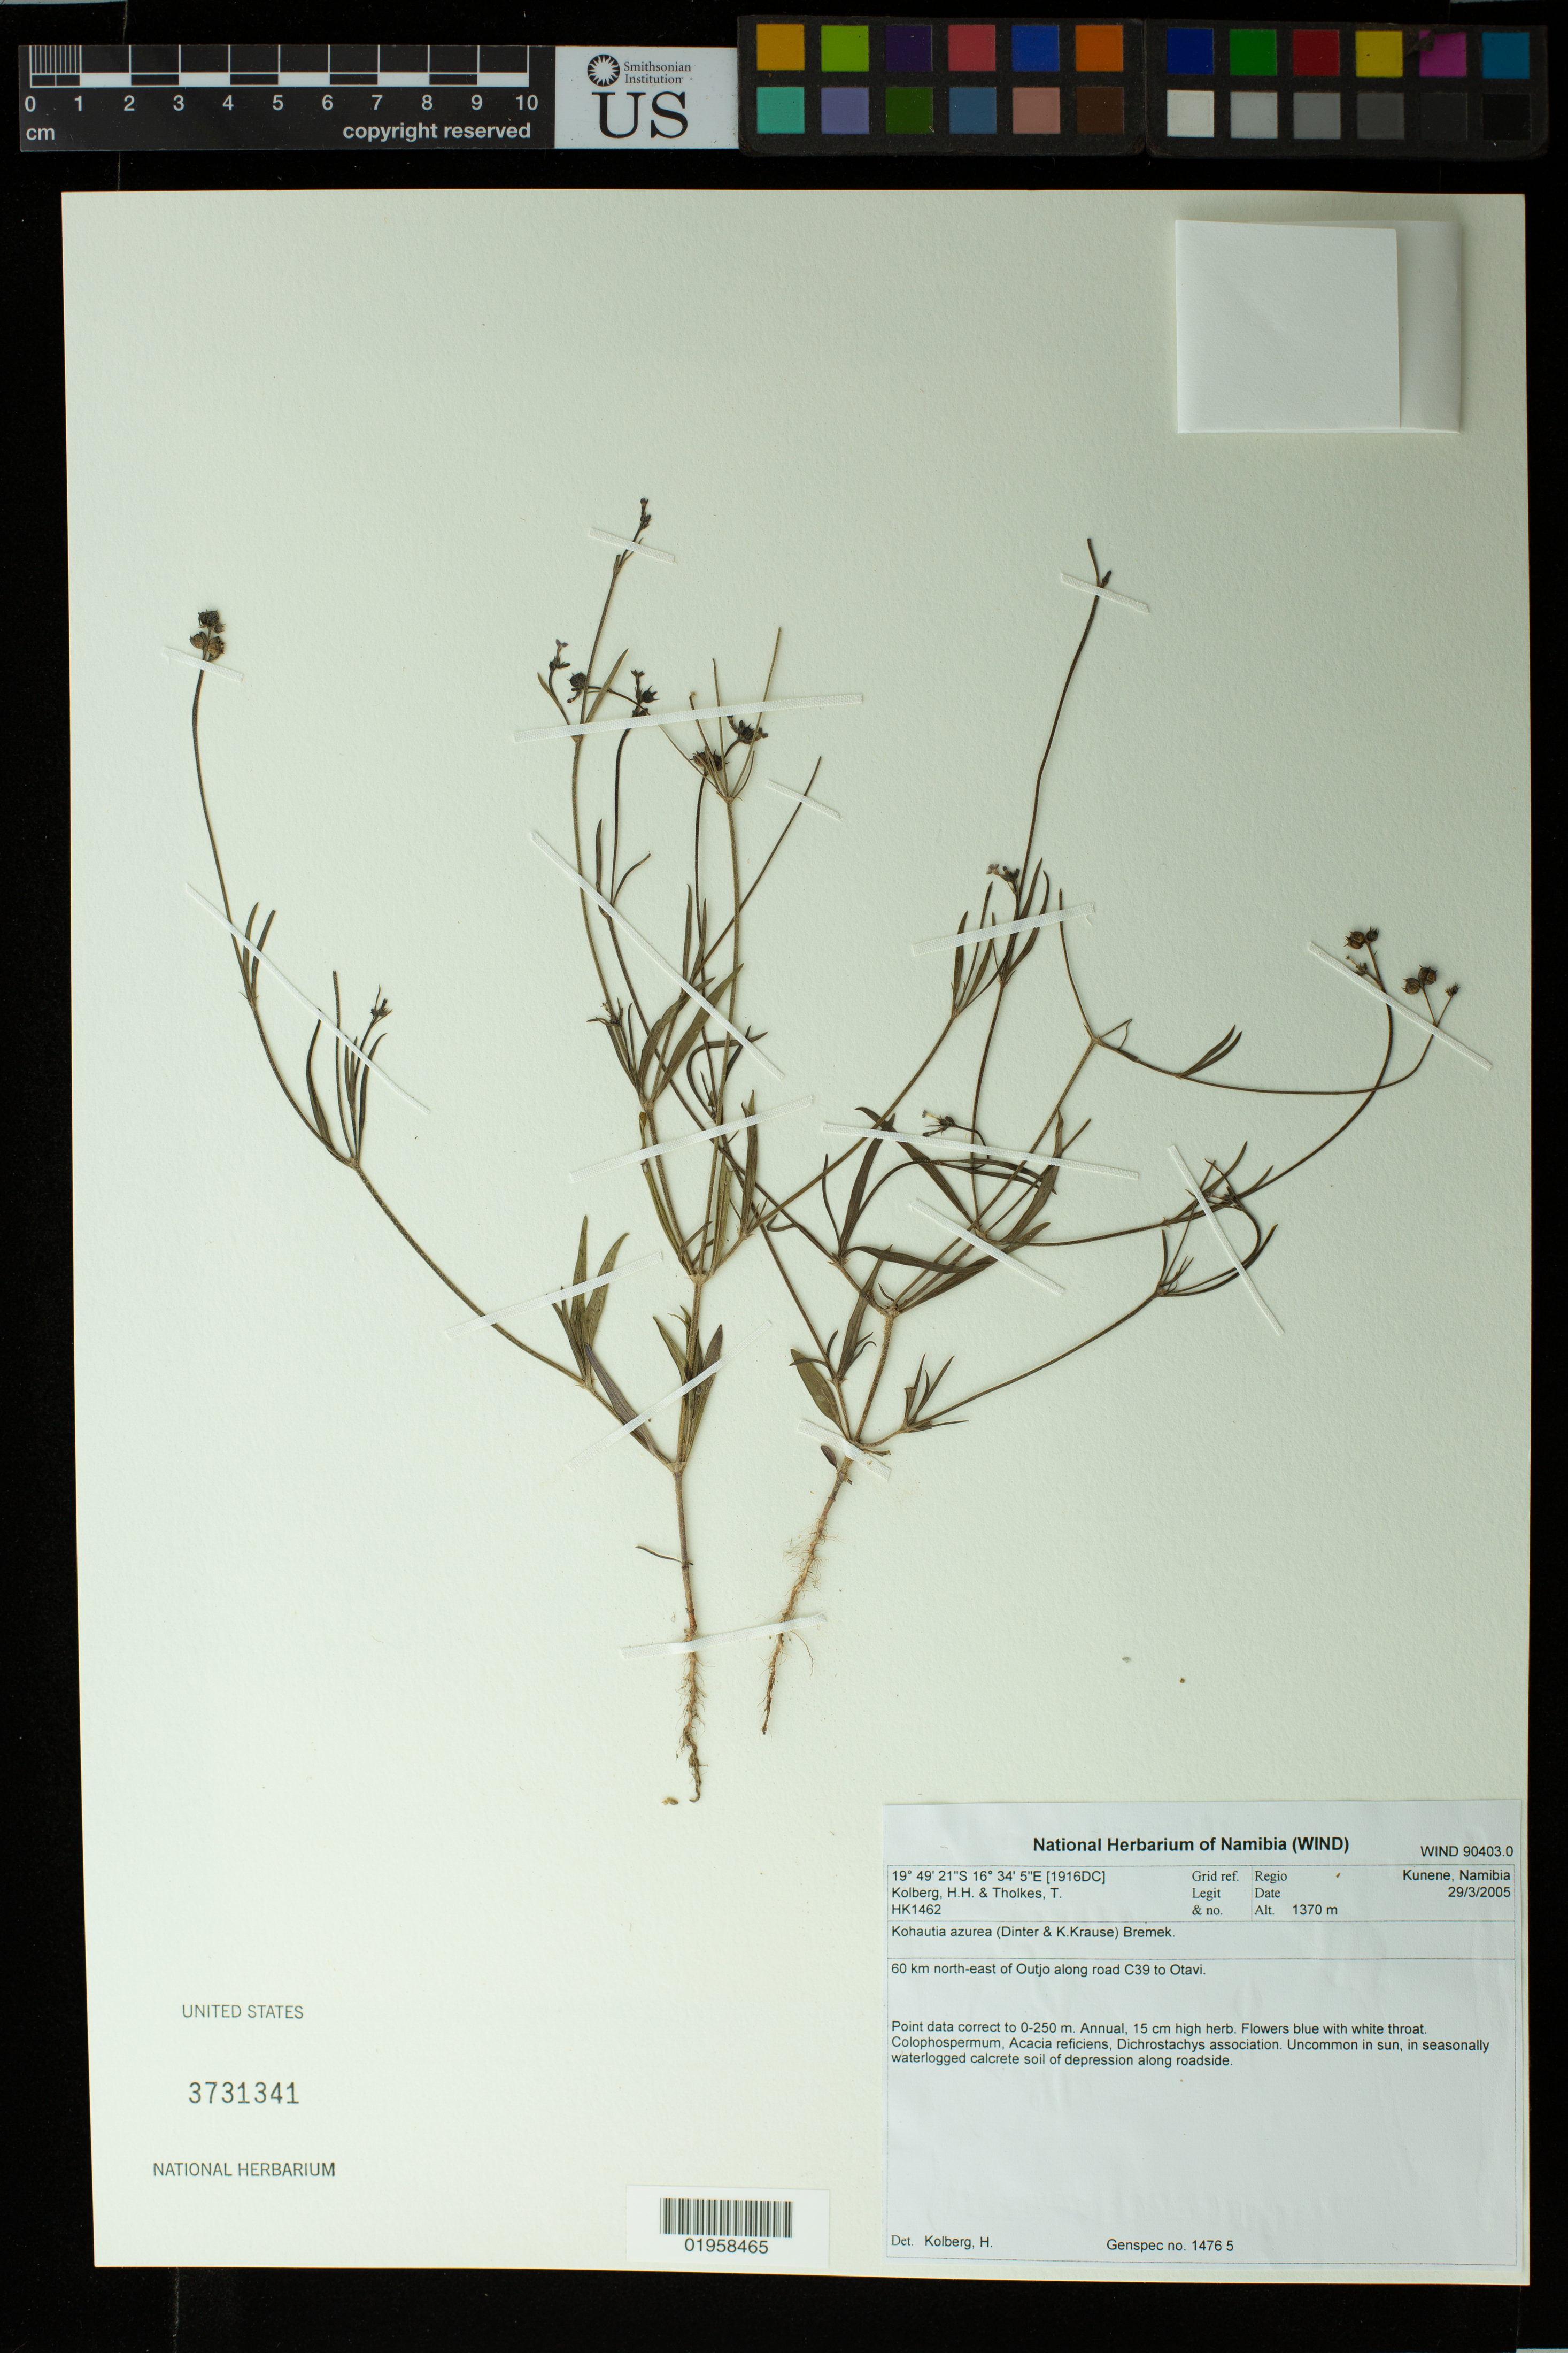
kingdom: Plantae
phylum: Tracheophyta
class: Magnoliopsida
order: Gentianales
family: Rubiaceae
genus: Kohautia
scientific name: Kohautia azurea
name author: Bremek.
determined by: Kolberg, H. H.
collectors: H. H. Kolberg & T. Tholkes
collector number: HK1462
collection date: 2005-05-29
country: Namibia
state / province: Kunene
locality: Outjo: 60 km NE of Outjo along road C39 to Otavi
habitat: Uncommon in sun, in seasonally waterlogged calcrete soil of depression along roadside. Colophospermum, Acacia reficiens, Dichrostachys association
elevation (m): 1370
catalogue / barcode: US 3731341